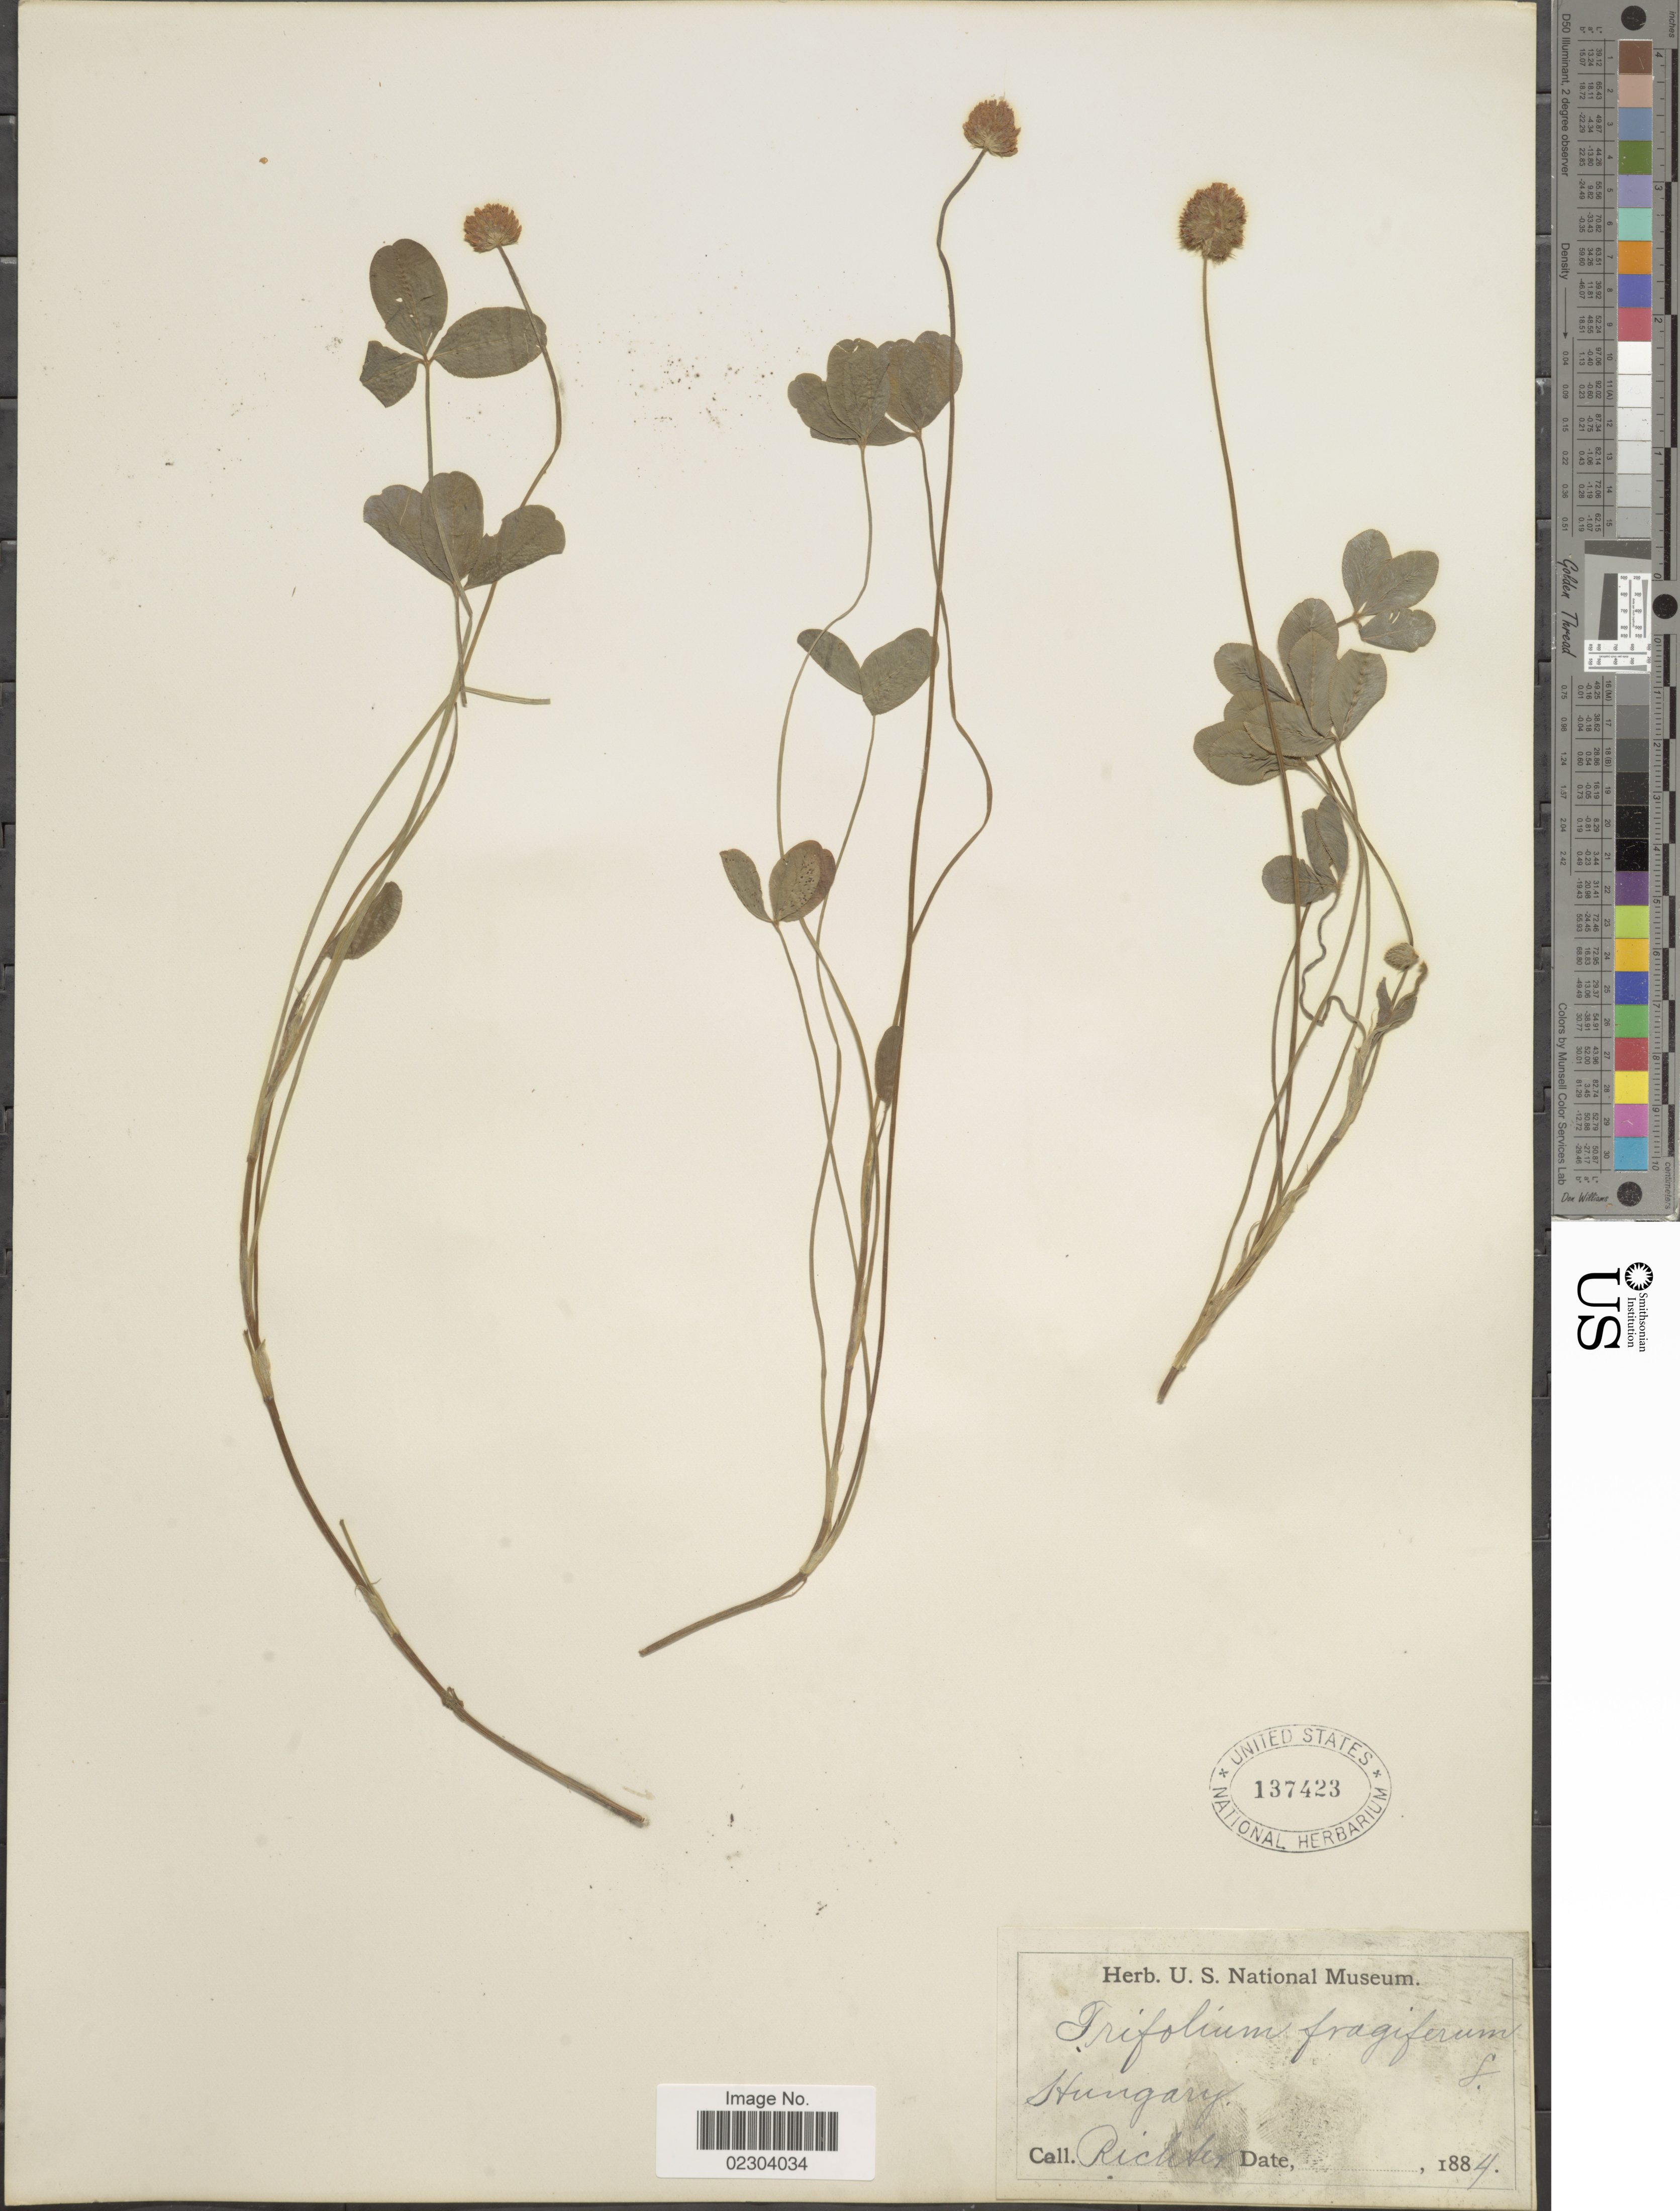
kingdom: Plantae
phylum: Tracheophyta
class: Magnoliopsida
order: Fabales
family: Fabaceae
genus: Trifolium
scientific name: Trifolium fragiferum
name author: L.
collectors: -- Richter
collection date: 1884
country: Hungary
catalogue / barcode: US 137423